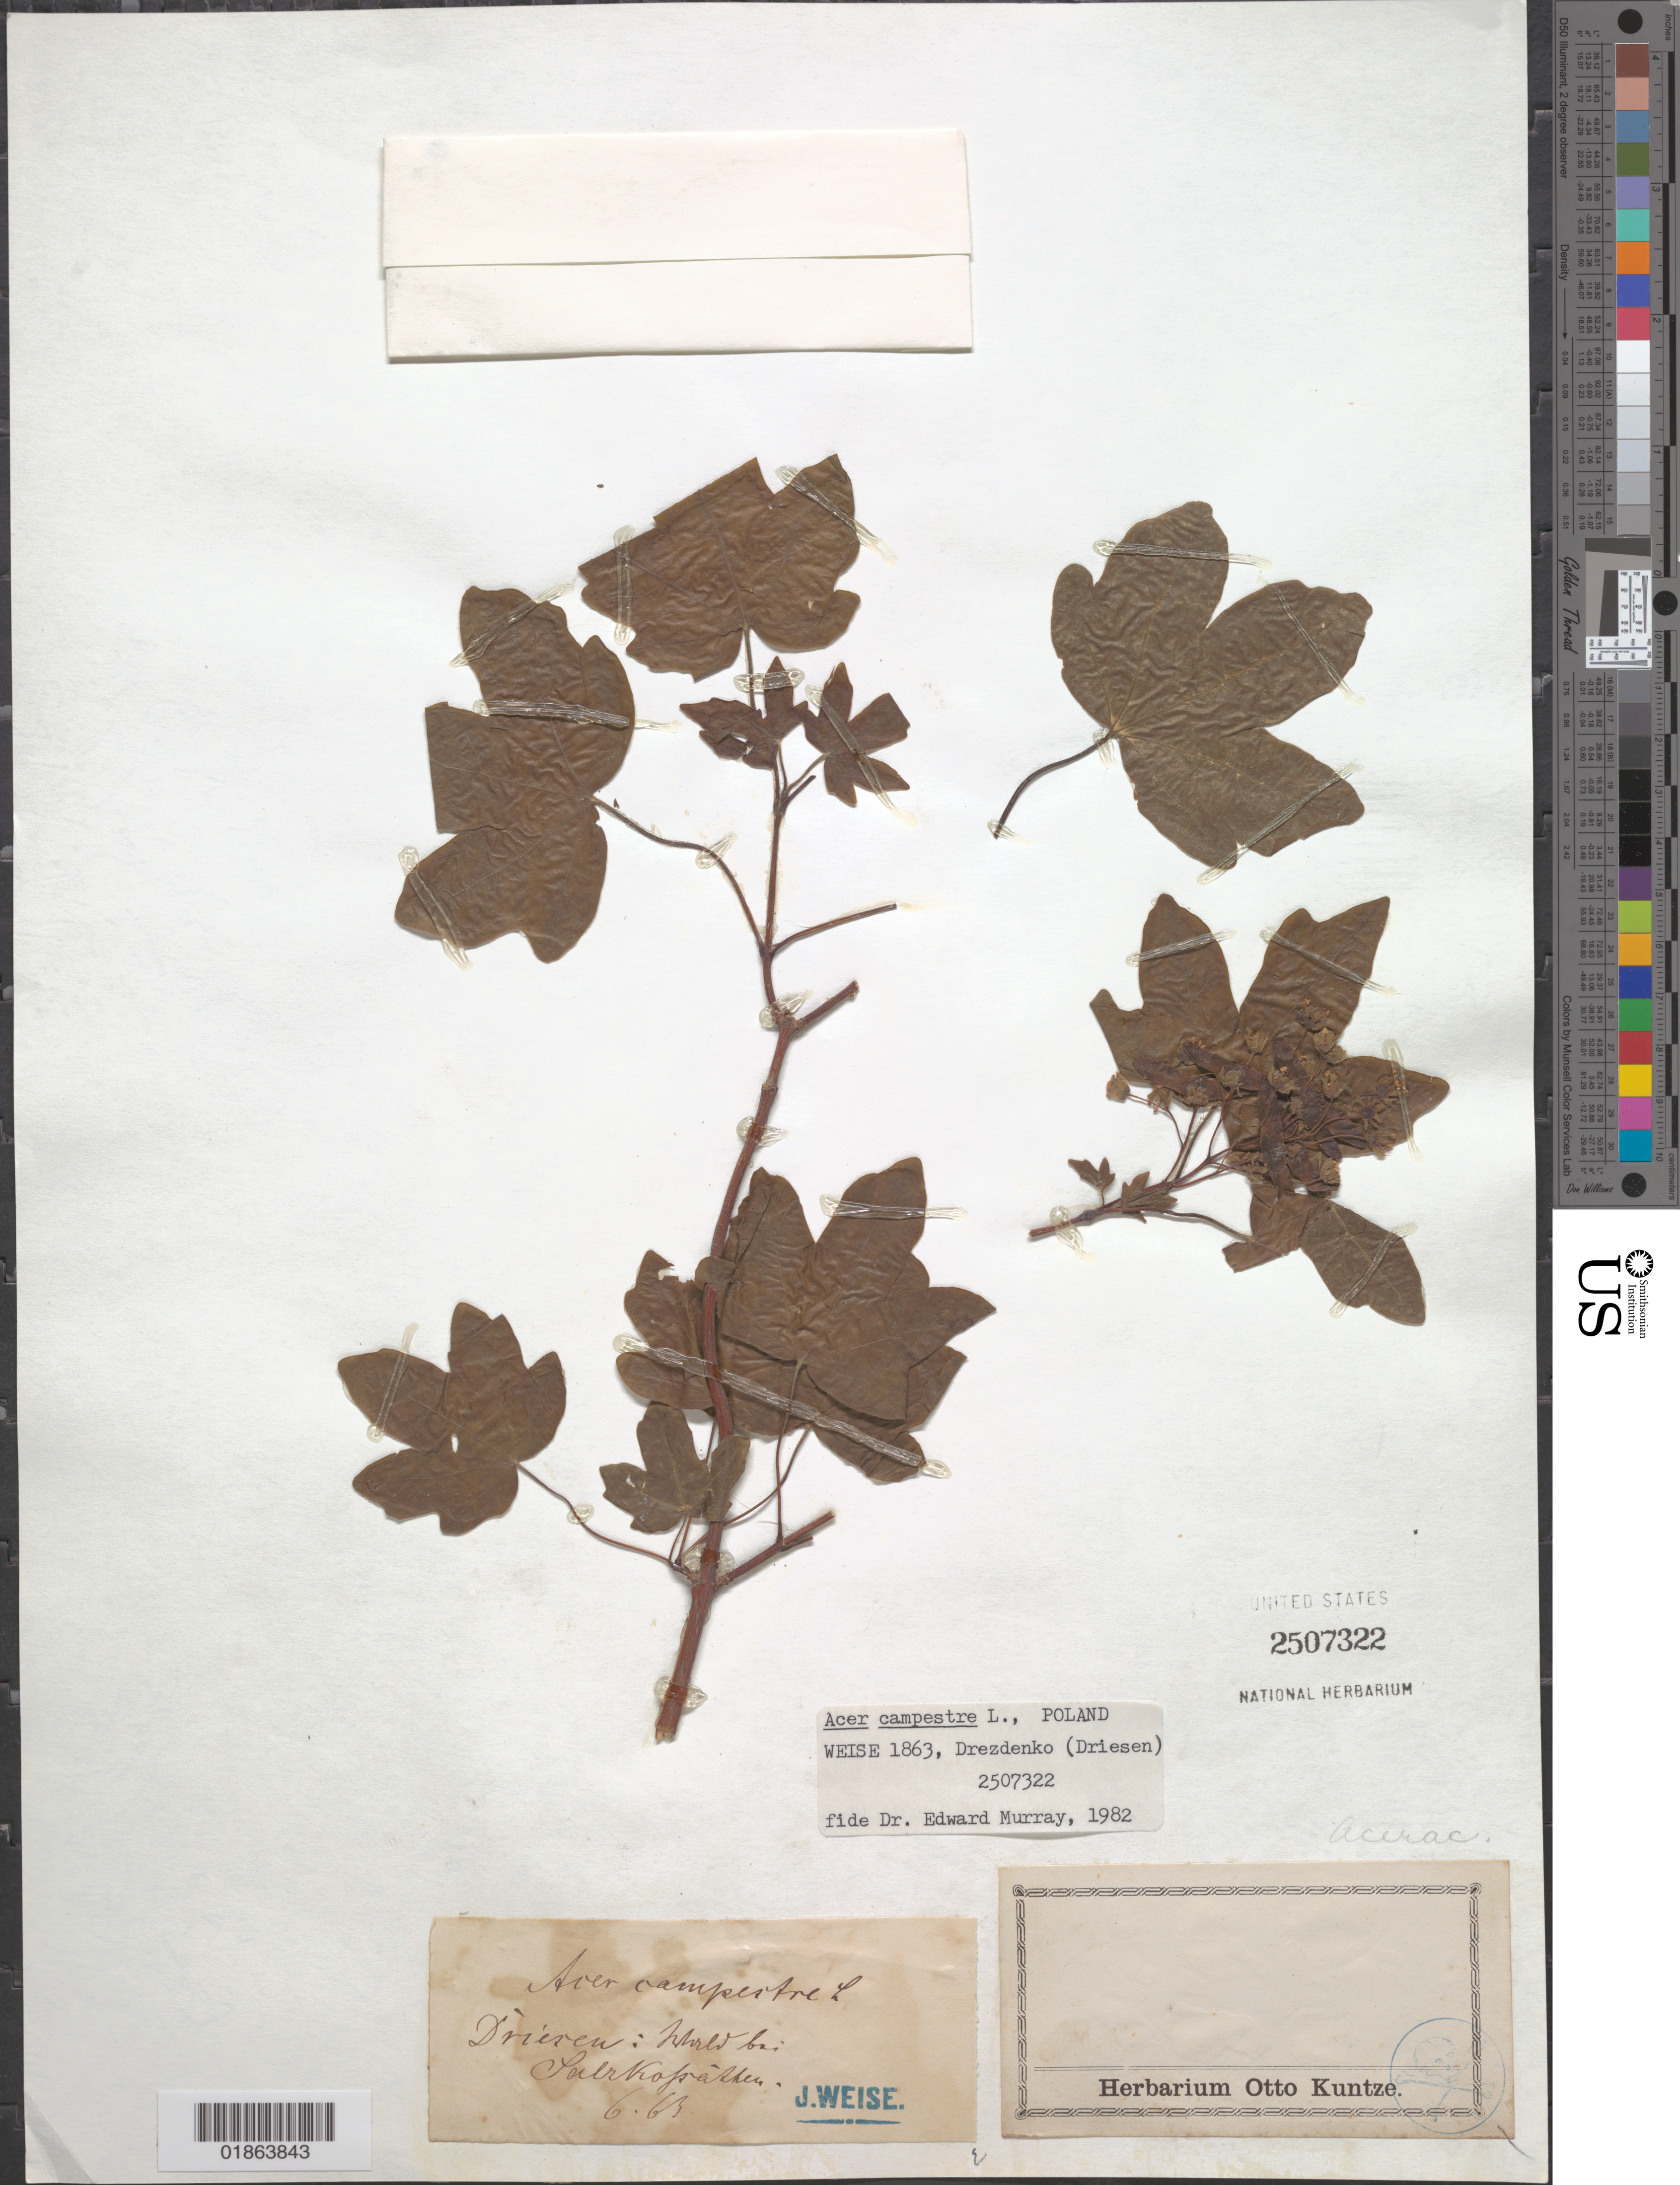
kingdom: Plantae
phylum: Tracheophyta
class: Magnoliopsida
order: Sapindales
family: Sapindaceae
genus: Acer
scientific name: Acer campestre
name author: L.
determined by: Murray, Edward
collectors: J. Weise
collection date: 1863-06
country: Poland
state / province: Lubuskie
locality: Driesen [Drezdenko]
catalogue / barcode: US 2507322